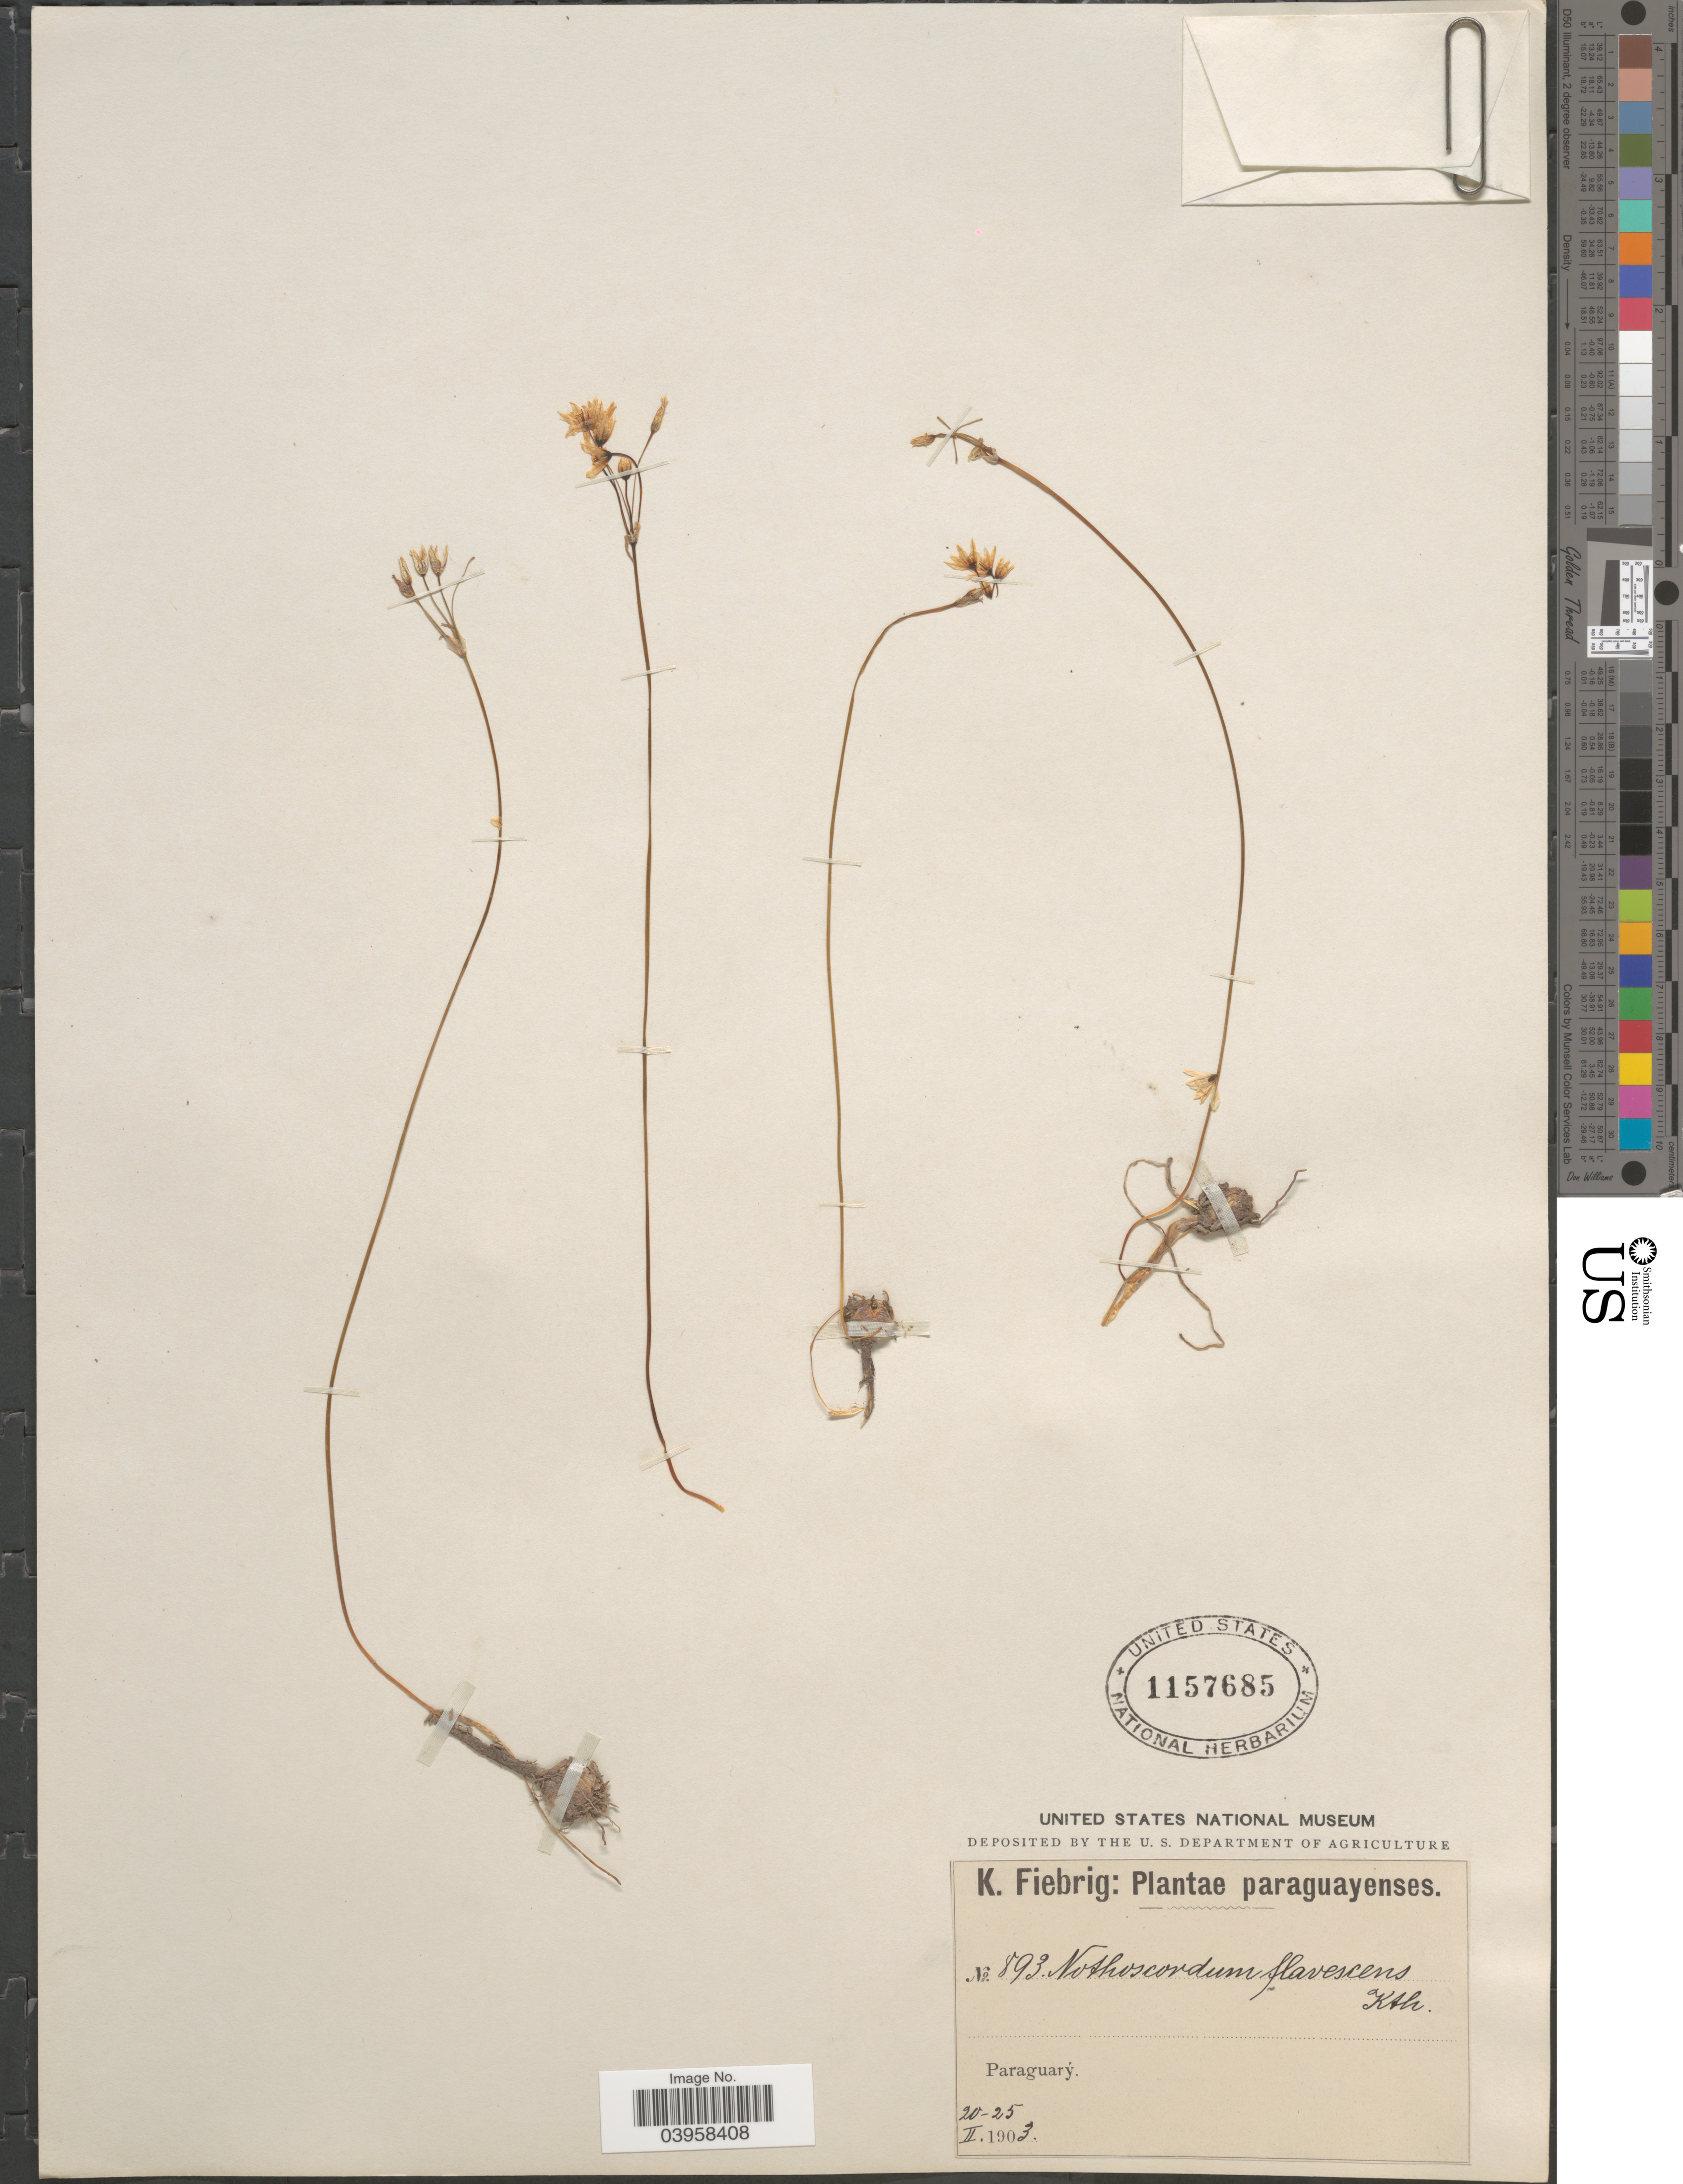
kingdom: Plantae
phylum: Tracheophyta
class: Liliopsida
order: Asparagales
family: Amaryllidaceae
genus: Nothoscordum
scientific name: Nothoscordum flavescens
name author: Kunth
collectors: K. Fiebrig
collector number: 893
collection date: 1903-02-20/1903-02-25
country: Paraguay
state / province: Paraguari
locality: Paraguarý.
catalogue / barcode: US 1157685